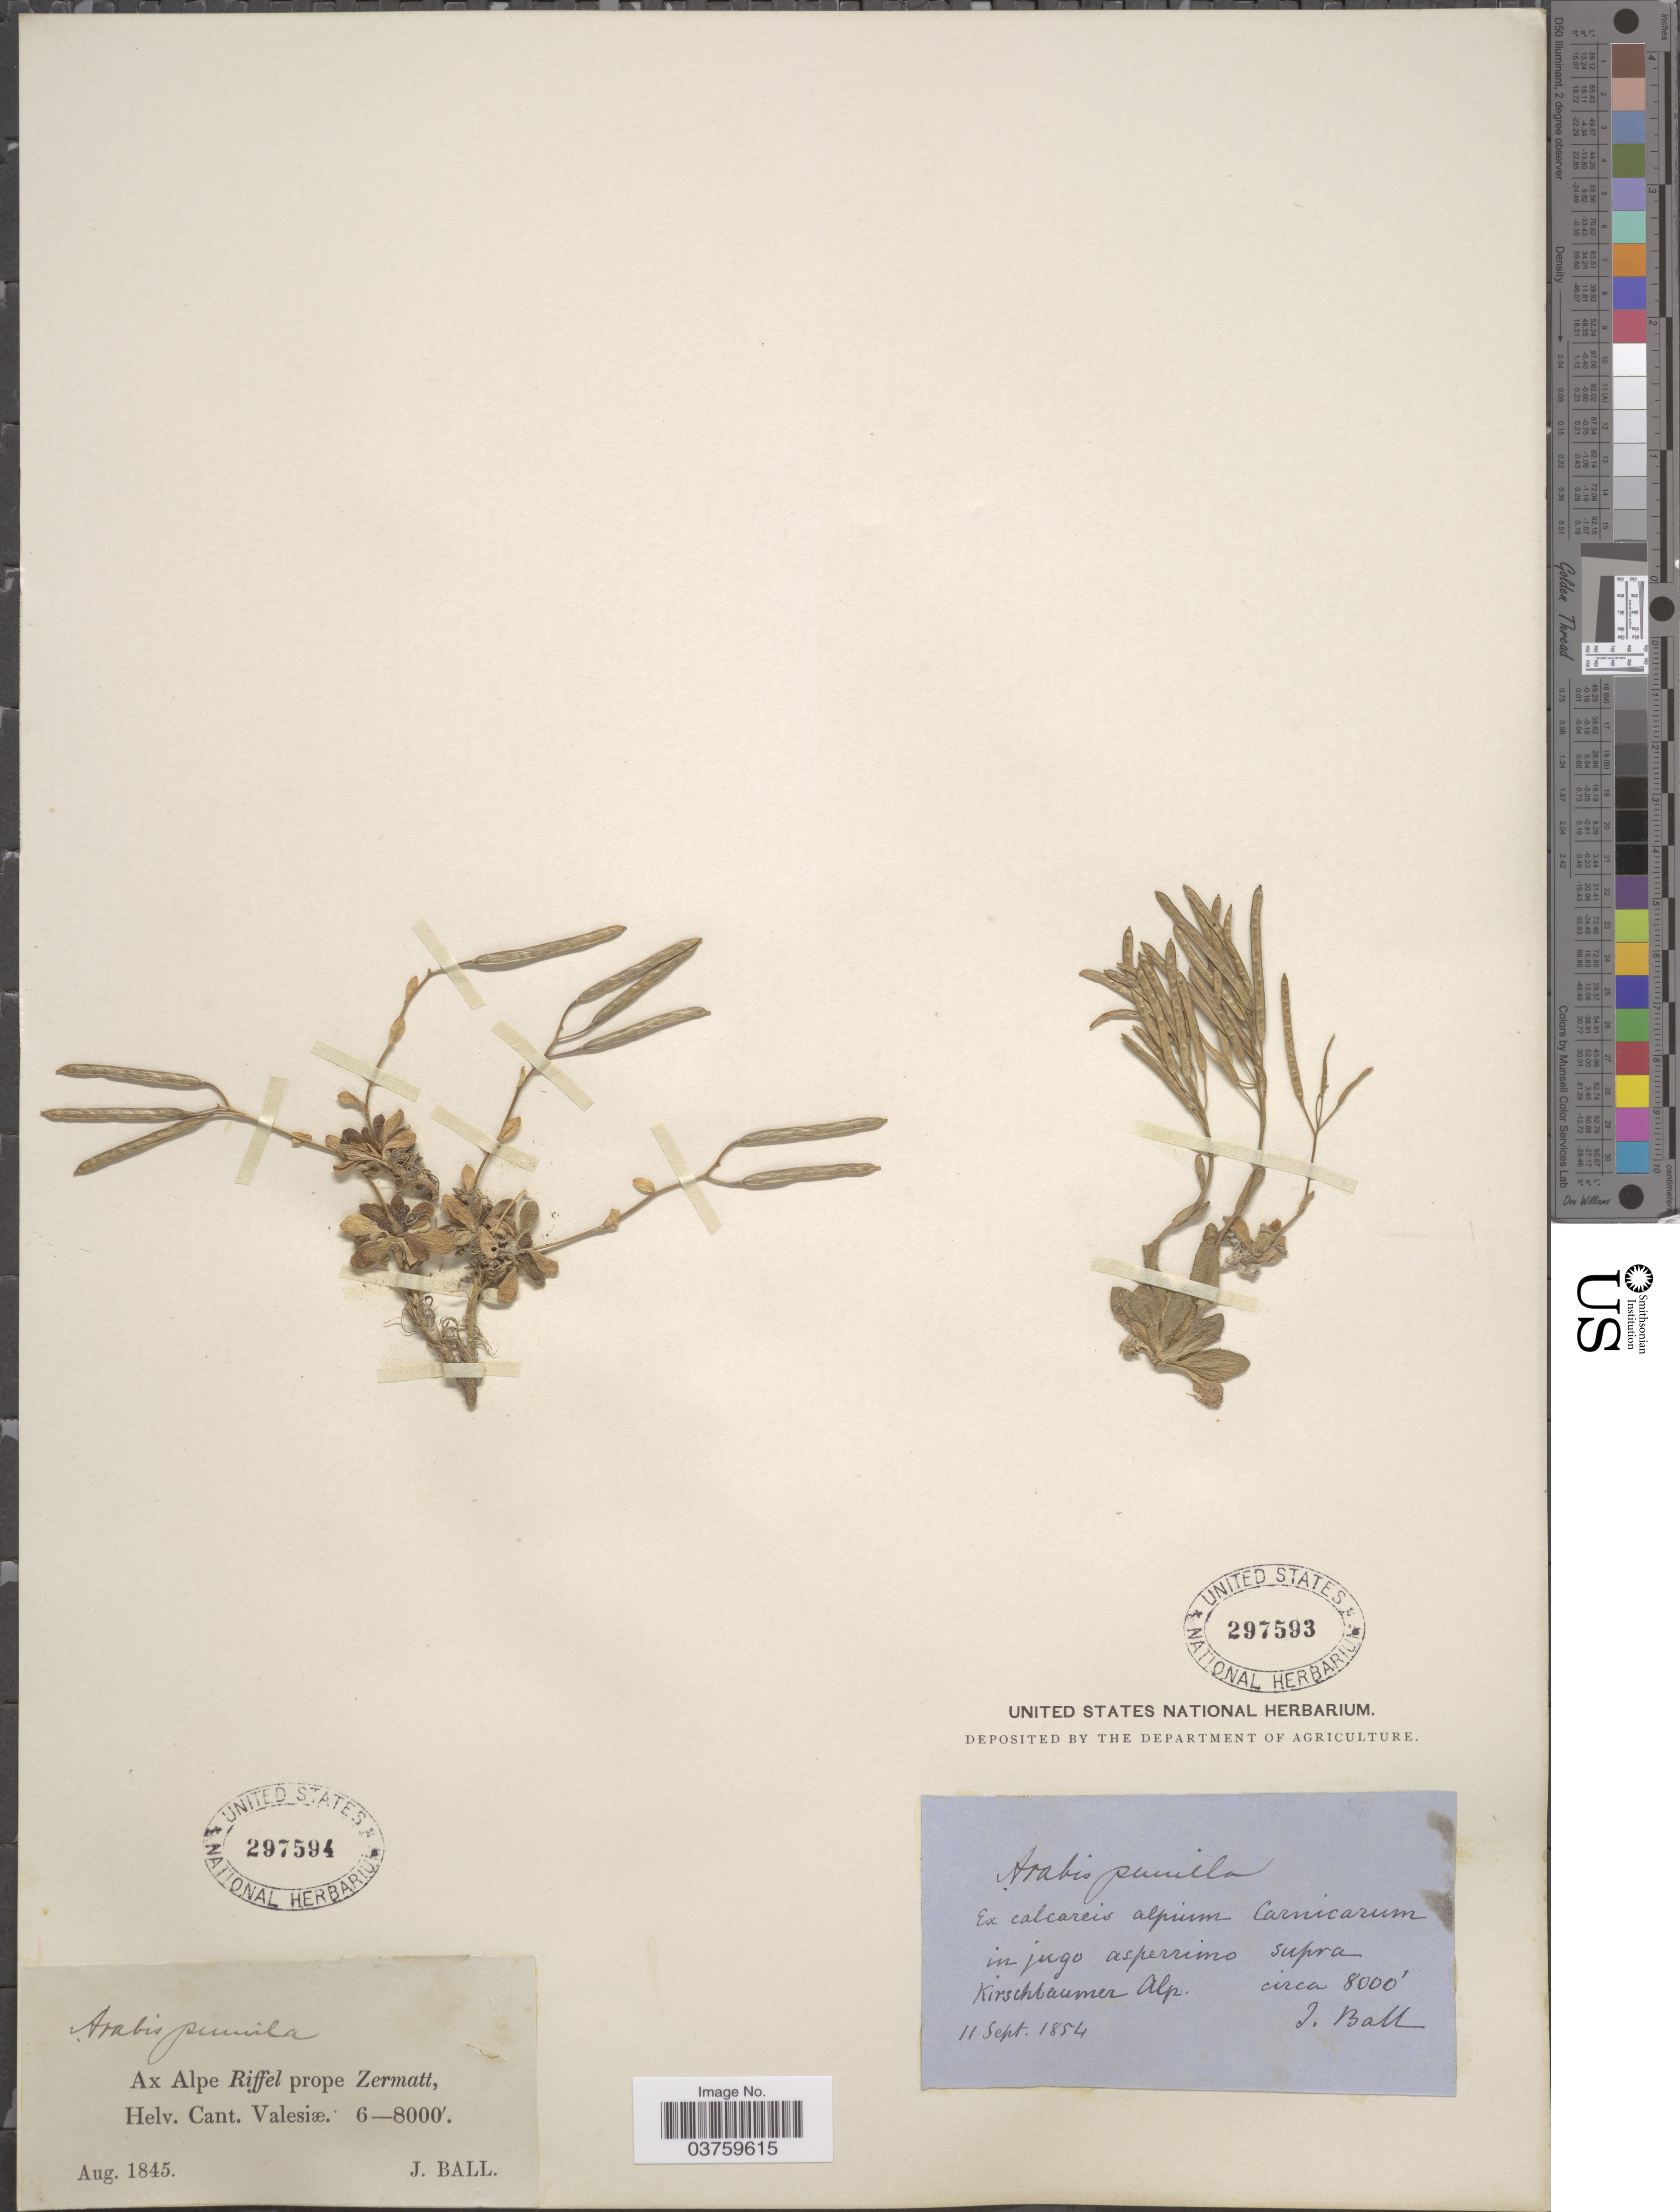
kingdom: Plantae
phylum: Tracheophyta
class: Magnoliopsida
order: Brassicales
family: Brassicaceae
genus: Arabis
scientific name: Arabis pumila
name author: Jacq.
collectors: J. Ball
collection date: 1854-09-11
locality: In jugo asperrimo supra Kirschbaumer Alp.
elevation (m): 2438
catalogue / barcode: US 297593